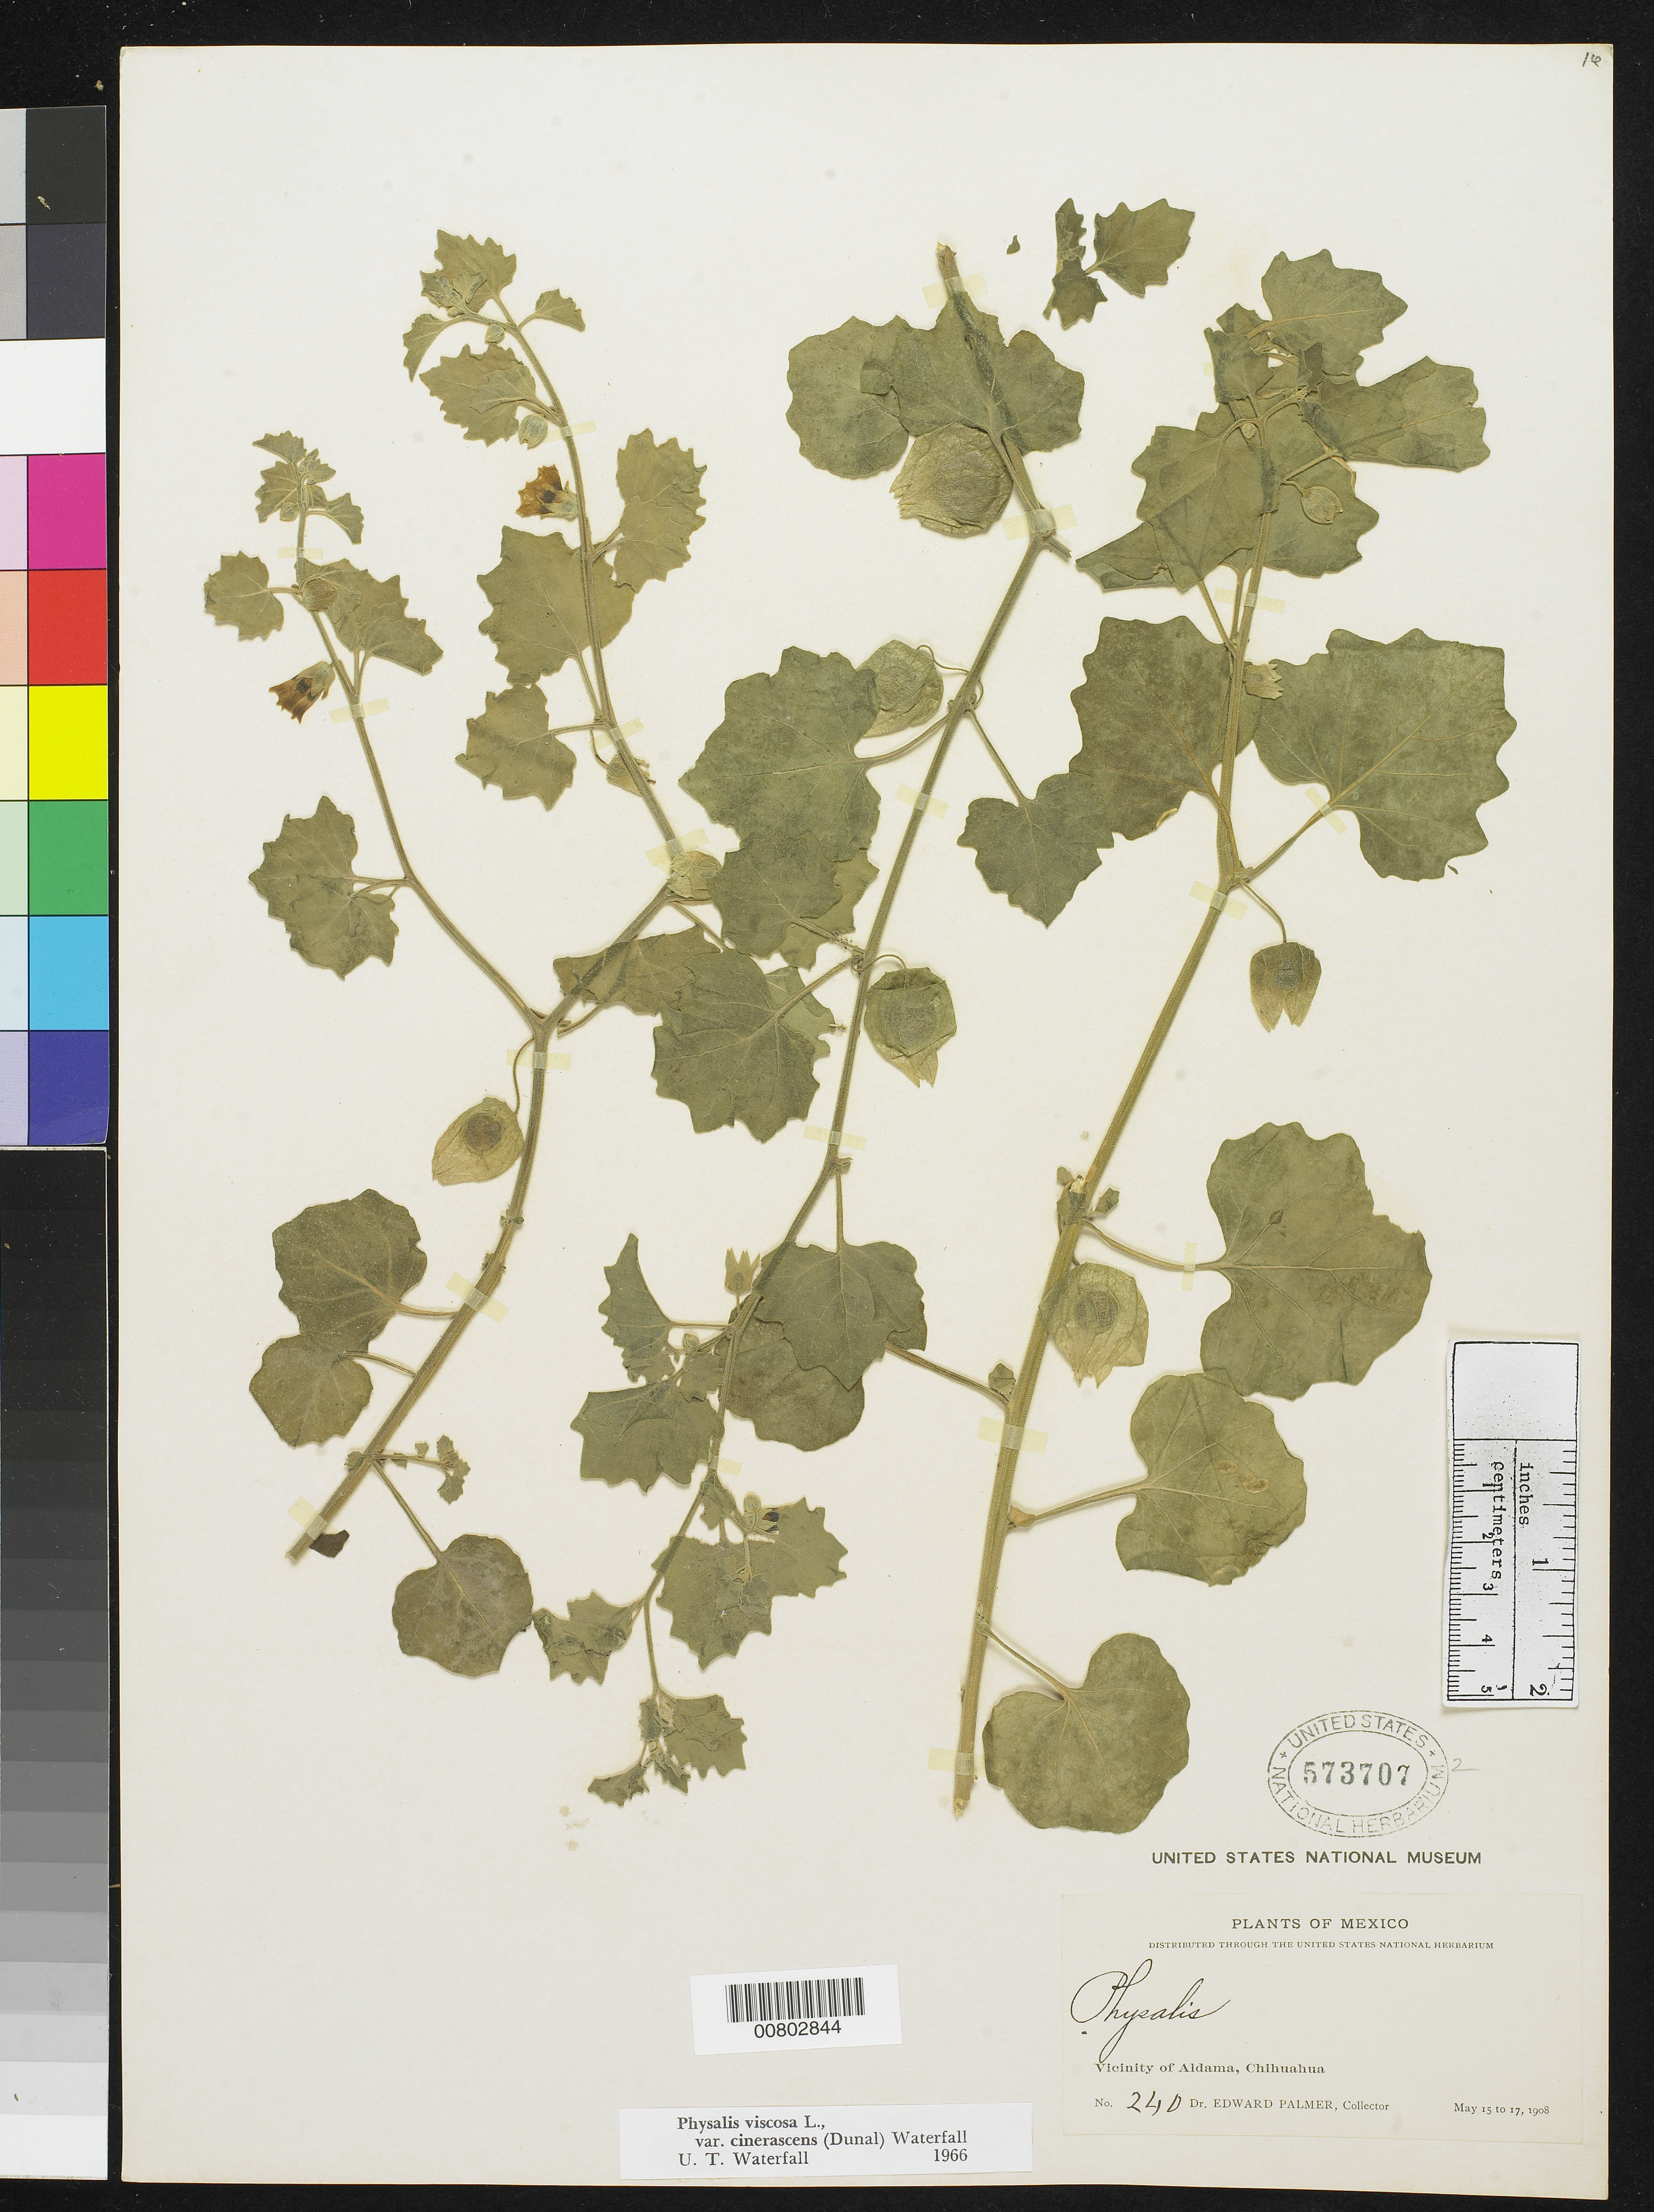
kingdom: Plantae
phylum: Tracheophyta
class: Magnoliopsida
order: Solanales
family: Solanaceae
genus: Physalis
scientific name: Physalis cinerascens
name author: (Dunal) Hitchc.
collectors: E. Palmer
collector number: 240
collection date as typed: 14 May 1908 to 17 May 1908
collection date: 1908-05-14/1908-05-17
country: Mexico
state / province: Chihuahua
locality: Vicinity of Aldama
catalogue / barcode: US 573707